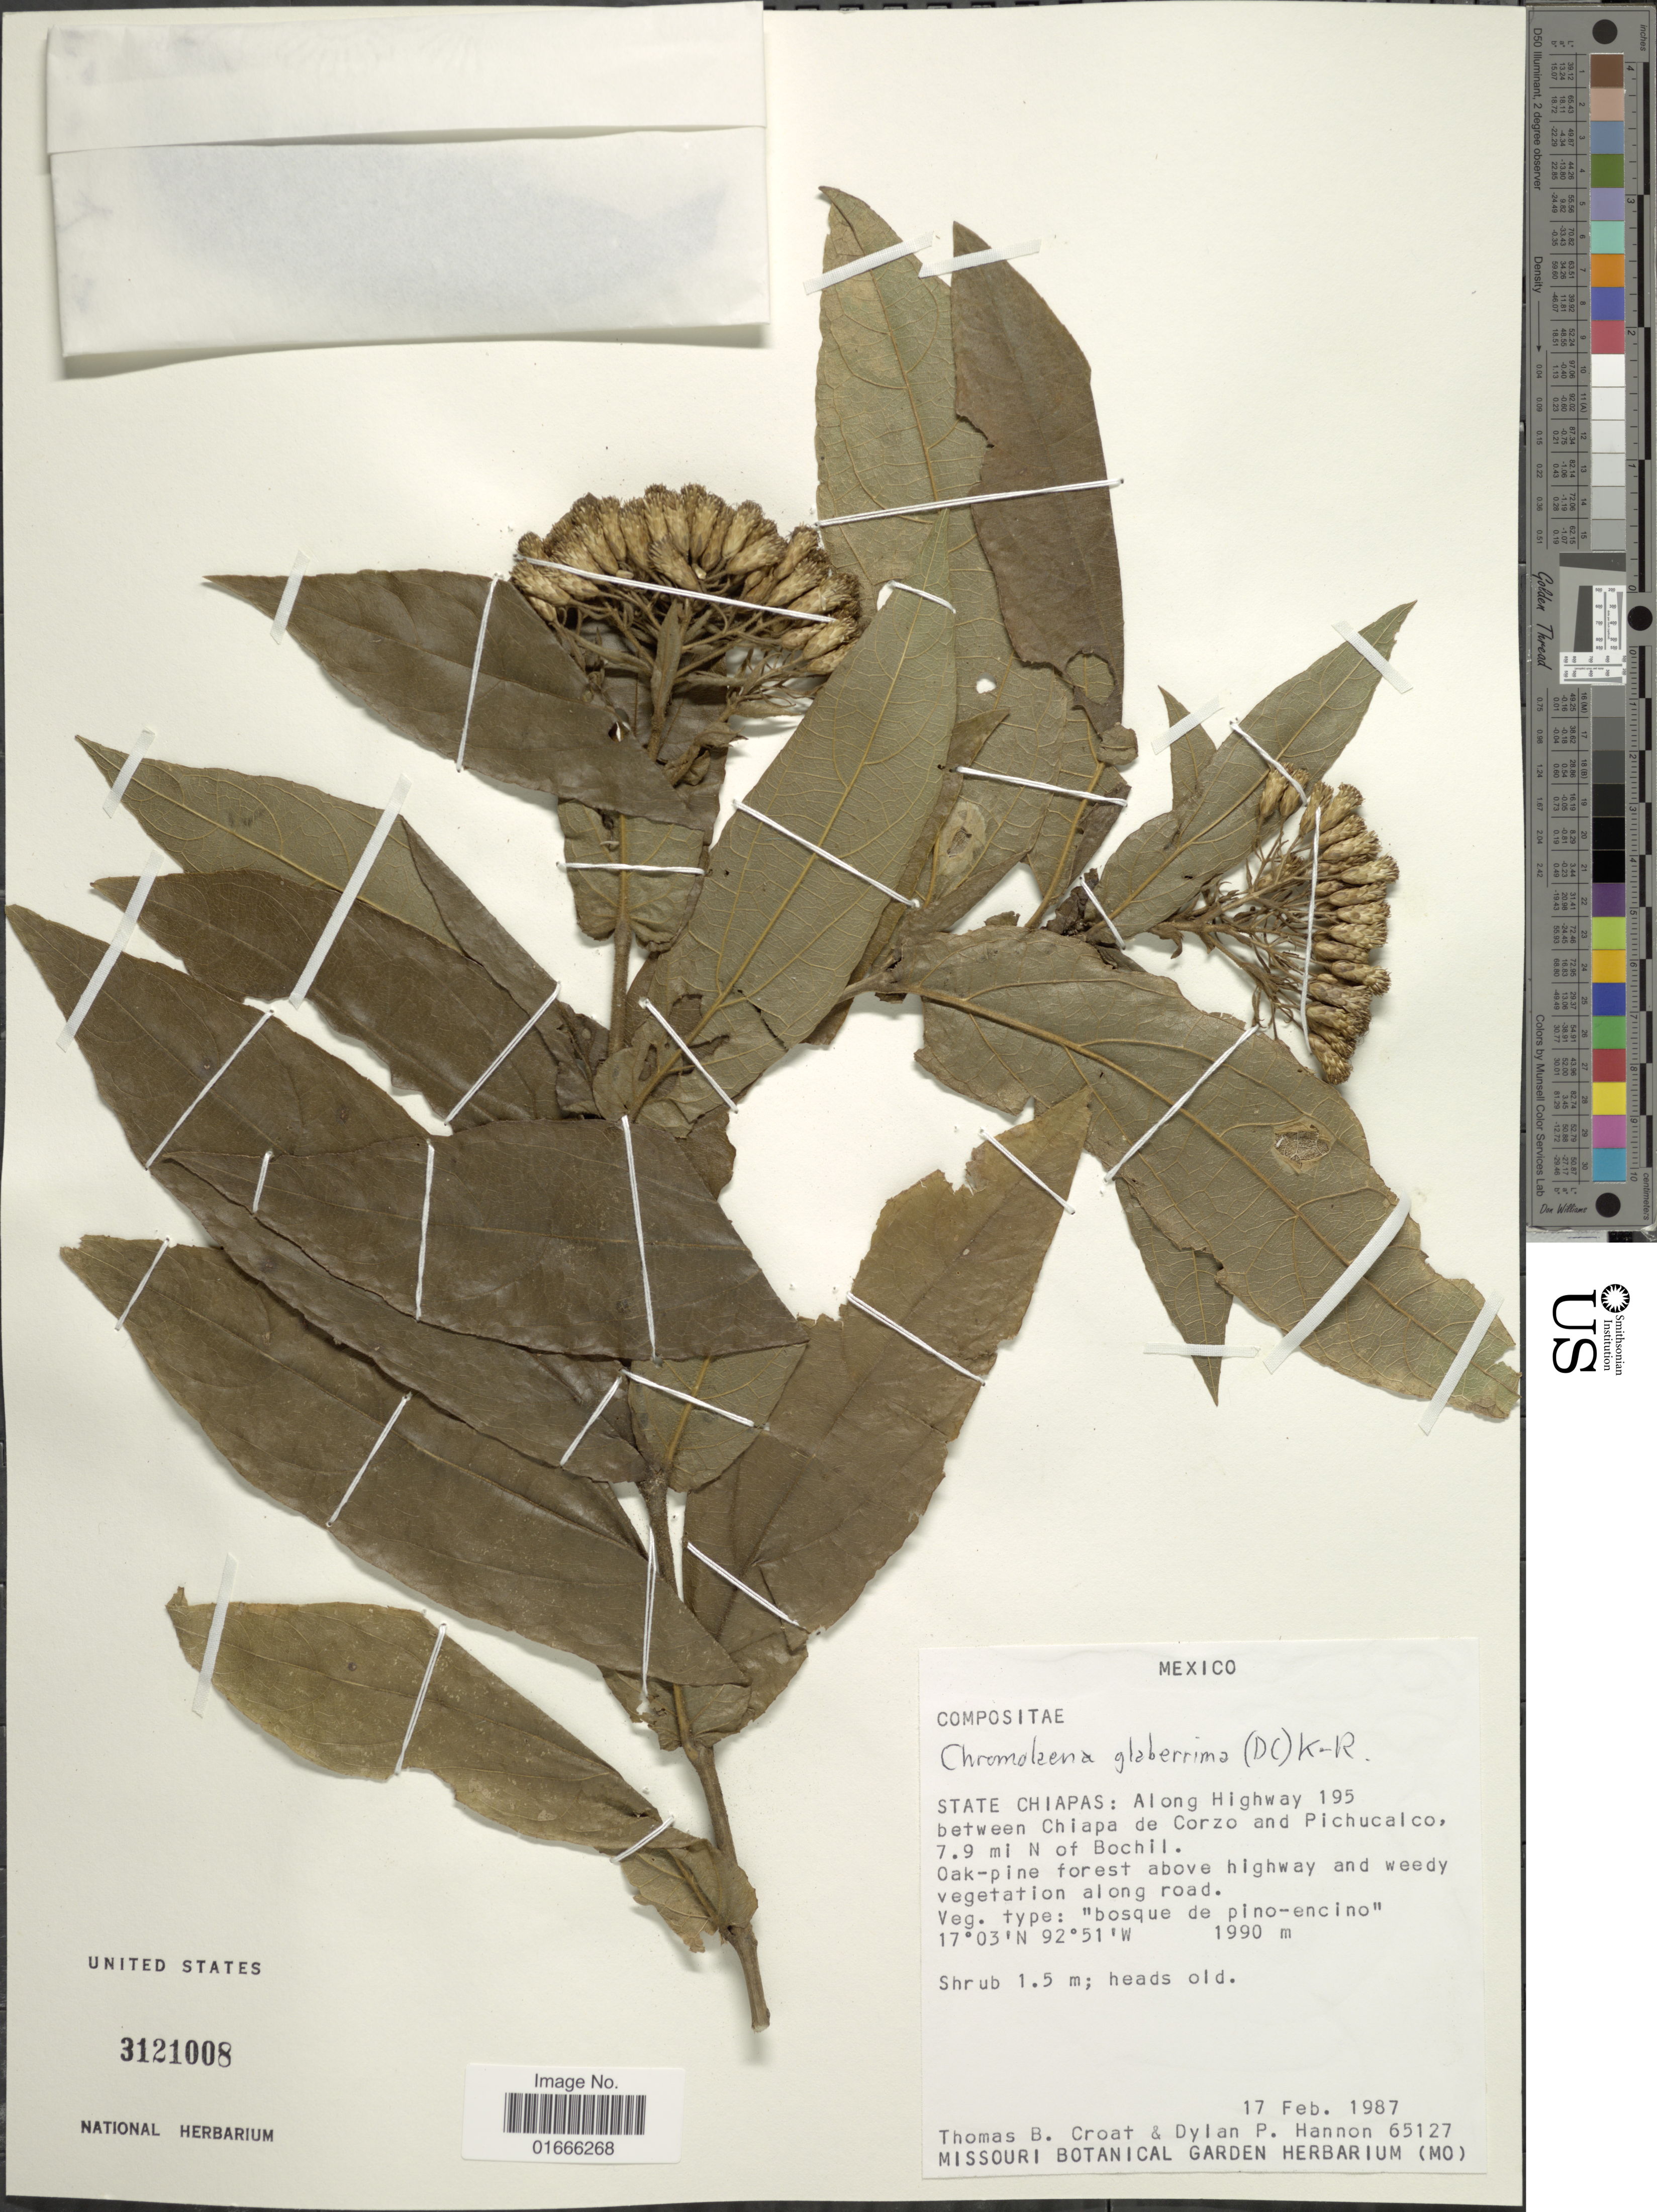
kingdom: Plantae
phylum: Tracheophyta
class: Magnoliopsida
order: Asterales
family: Asteraceae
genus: Chromolaena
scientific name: Chromolaena opadoclinia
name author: (Blake) R.M. King & H. Rob.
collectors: T. B. Croat & D. Hannon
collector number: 65127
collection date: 1987-02-17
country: Mexico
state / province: Chiapas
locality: State of Chiapas, Along Highway 195 between Chiapas de Corzo and Pichucalco, 7.9 mi N of Bochil.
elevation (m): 1990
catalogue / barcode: US 3121008